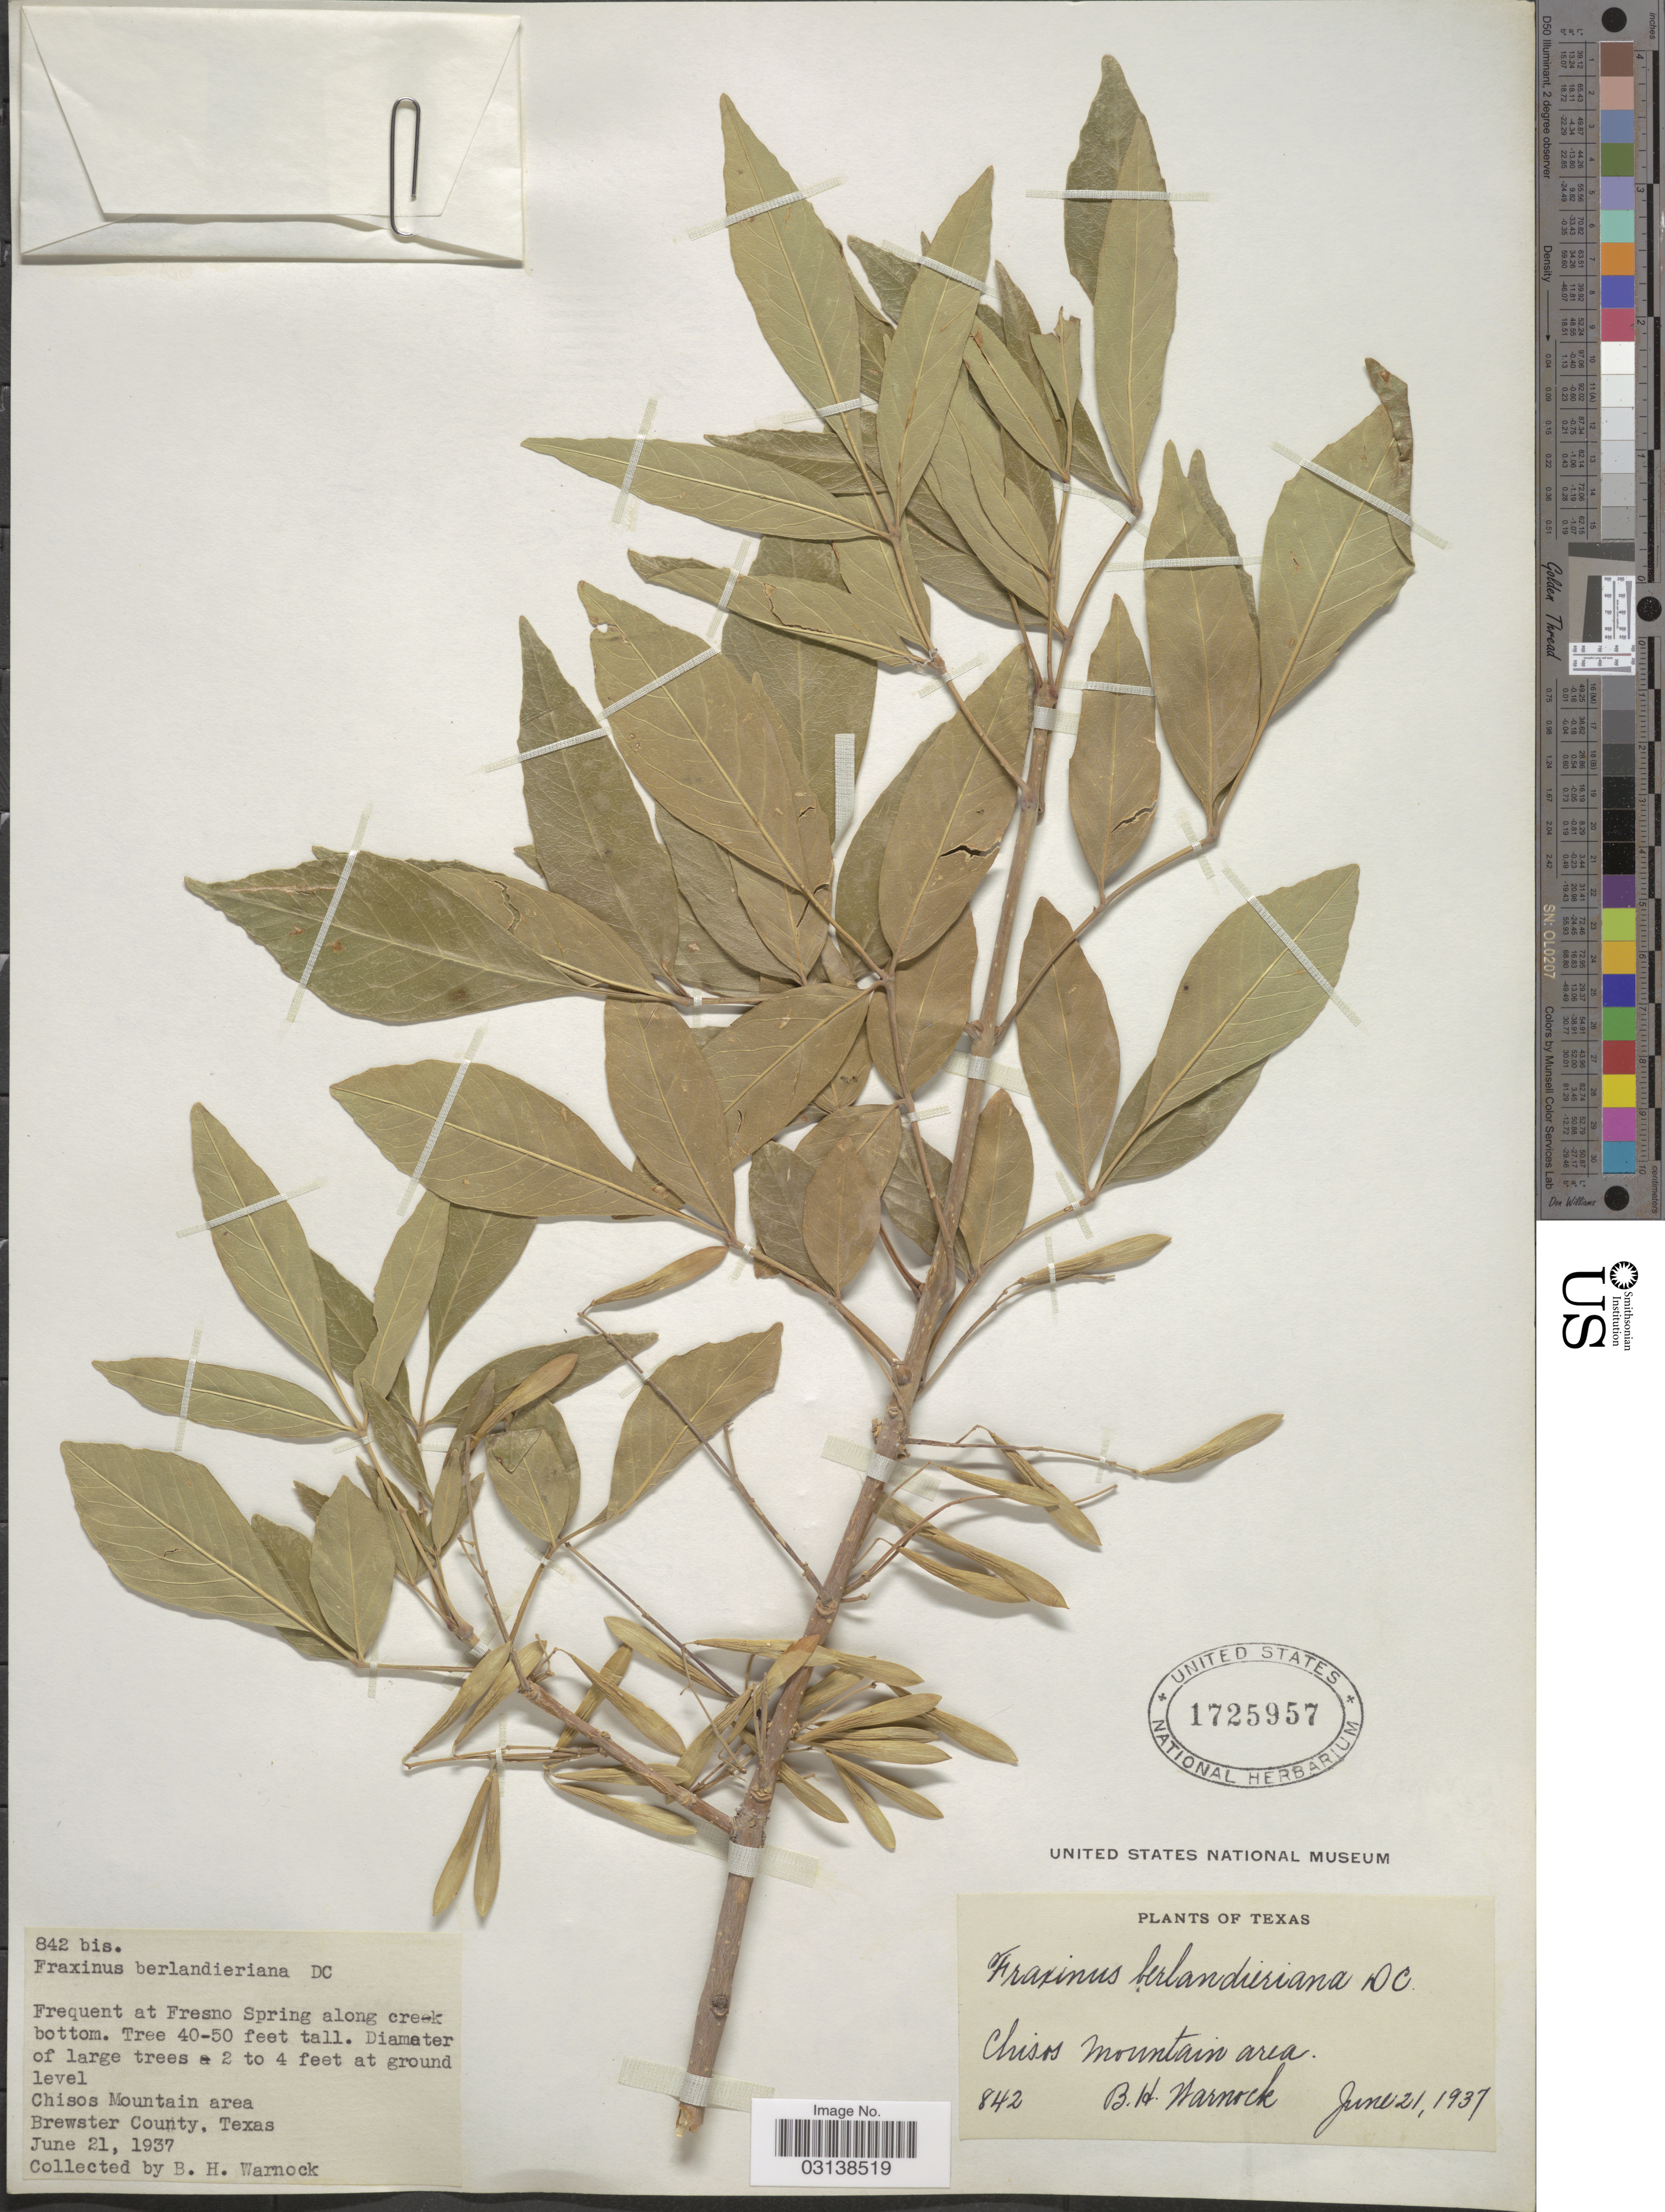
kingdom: Plantae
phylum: Tracheophyta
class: Magnoliopsida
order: Lamiales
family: Oleaceae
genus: Fraxinus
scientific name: Fraxinus berlandieriana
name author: A. DC.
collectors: B. H. Warnock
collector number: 842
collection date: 1937-06-21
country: United States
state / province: Texas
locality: Frequent at Fresno Spring along creek bottom. Chisos Mountain area, Brewster County. Chisos Mountain range.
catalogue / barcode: US 1725957